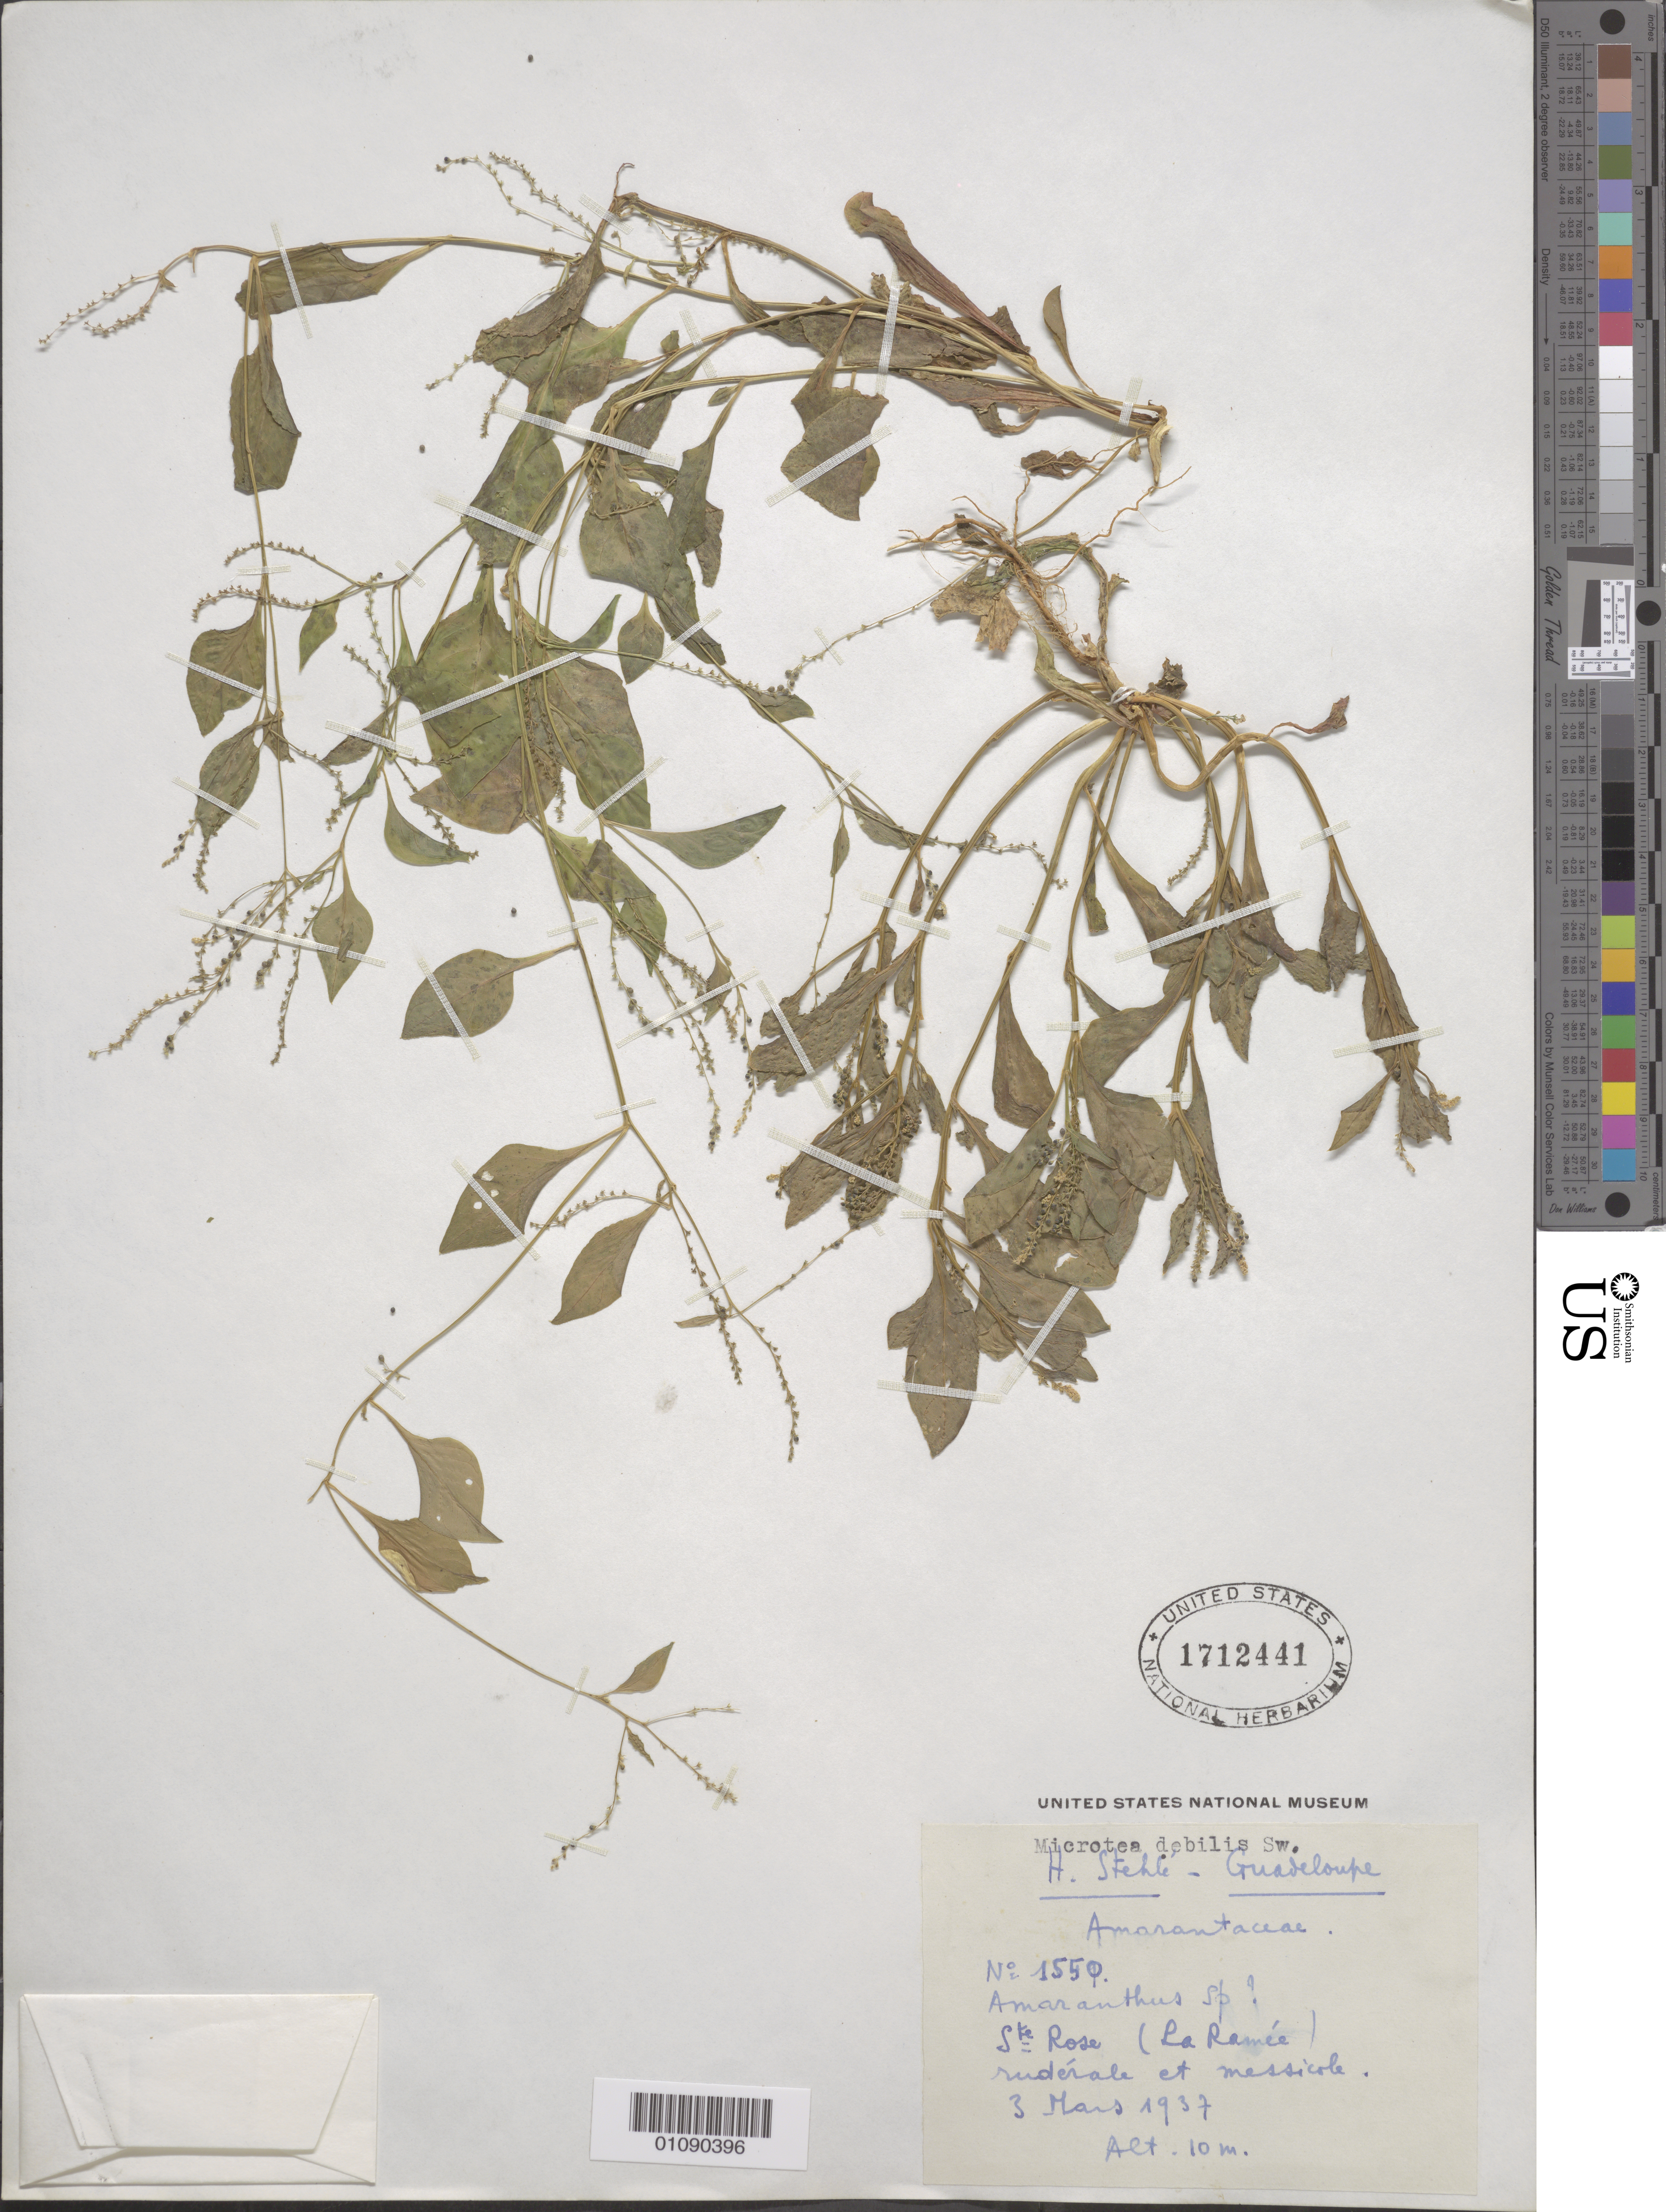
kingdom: Plantae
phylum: Tracheophyta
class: Magnoliopsida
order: Caryophyllales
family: Microteaceae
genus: Microtea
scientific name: Microtea debilis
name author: Sw.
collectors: H. Stehlé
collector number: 1550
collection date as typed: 03 Mar 1937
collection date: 1937-03-03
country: Guadeloupe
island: Basse Terre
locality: Ste Rose (La Ramee)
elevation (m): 10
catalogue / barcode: US 1712441